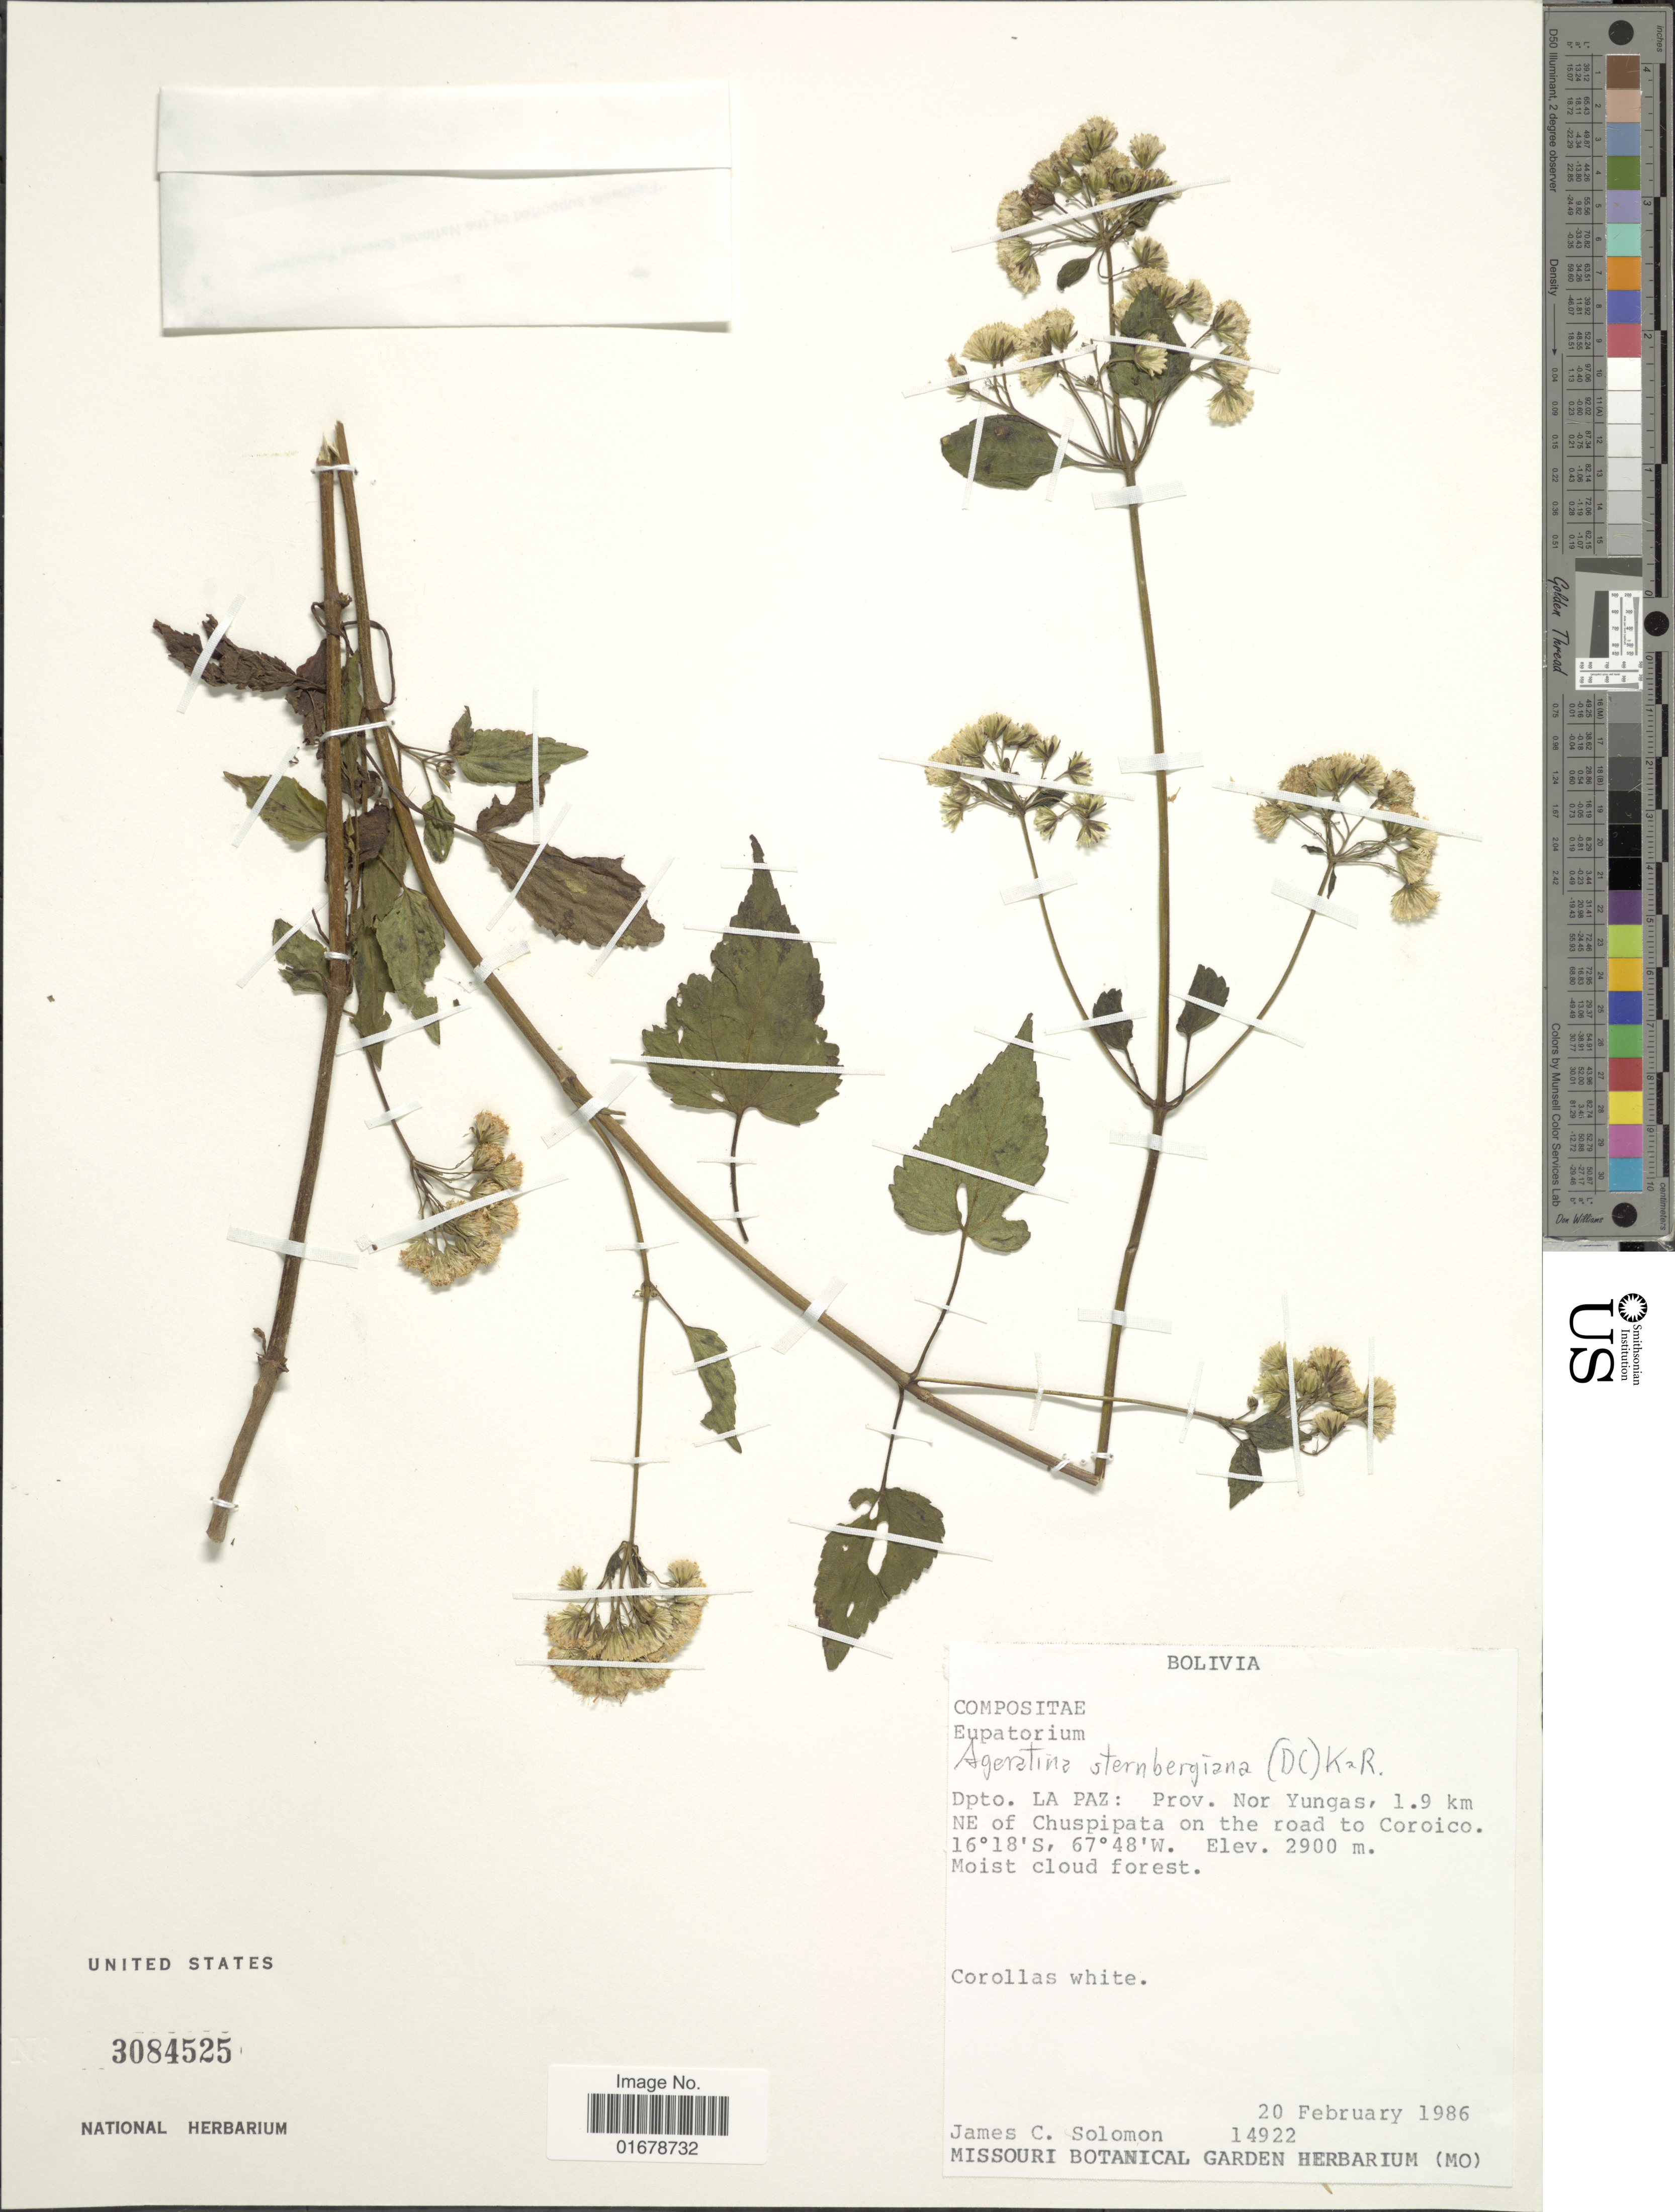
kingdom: Plantae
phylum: Tracheophyta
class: Magnoliopsida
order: Asterales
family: Asteraceae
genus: Ageratina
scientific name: Ageratina sternbergiana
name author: (DC.) R.M. King & H. Rob.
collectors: J. C. Solomon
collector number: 14922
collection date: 1986-02-20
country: Bolivia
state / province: La Paz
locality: Dpto. La Paz: Prov. Nor Yungas, 1.9 km NE of Chuspipata on the road to Coroico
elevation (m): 2900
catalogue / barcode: US 3084525